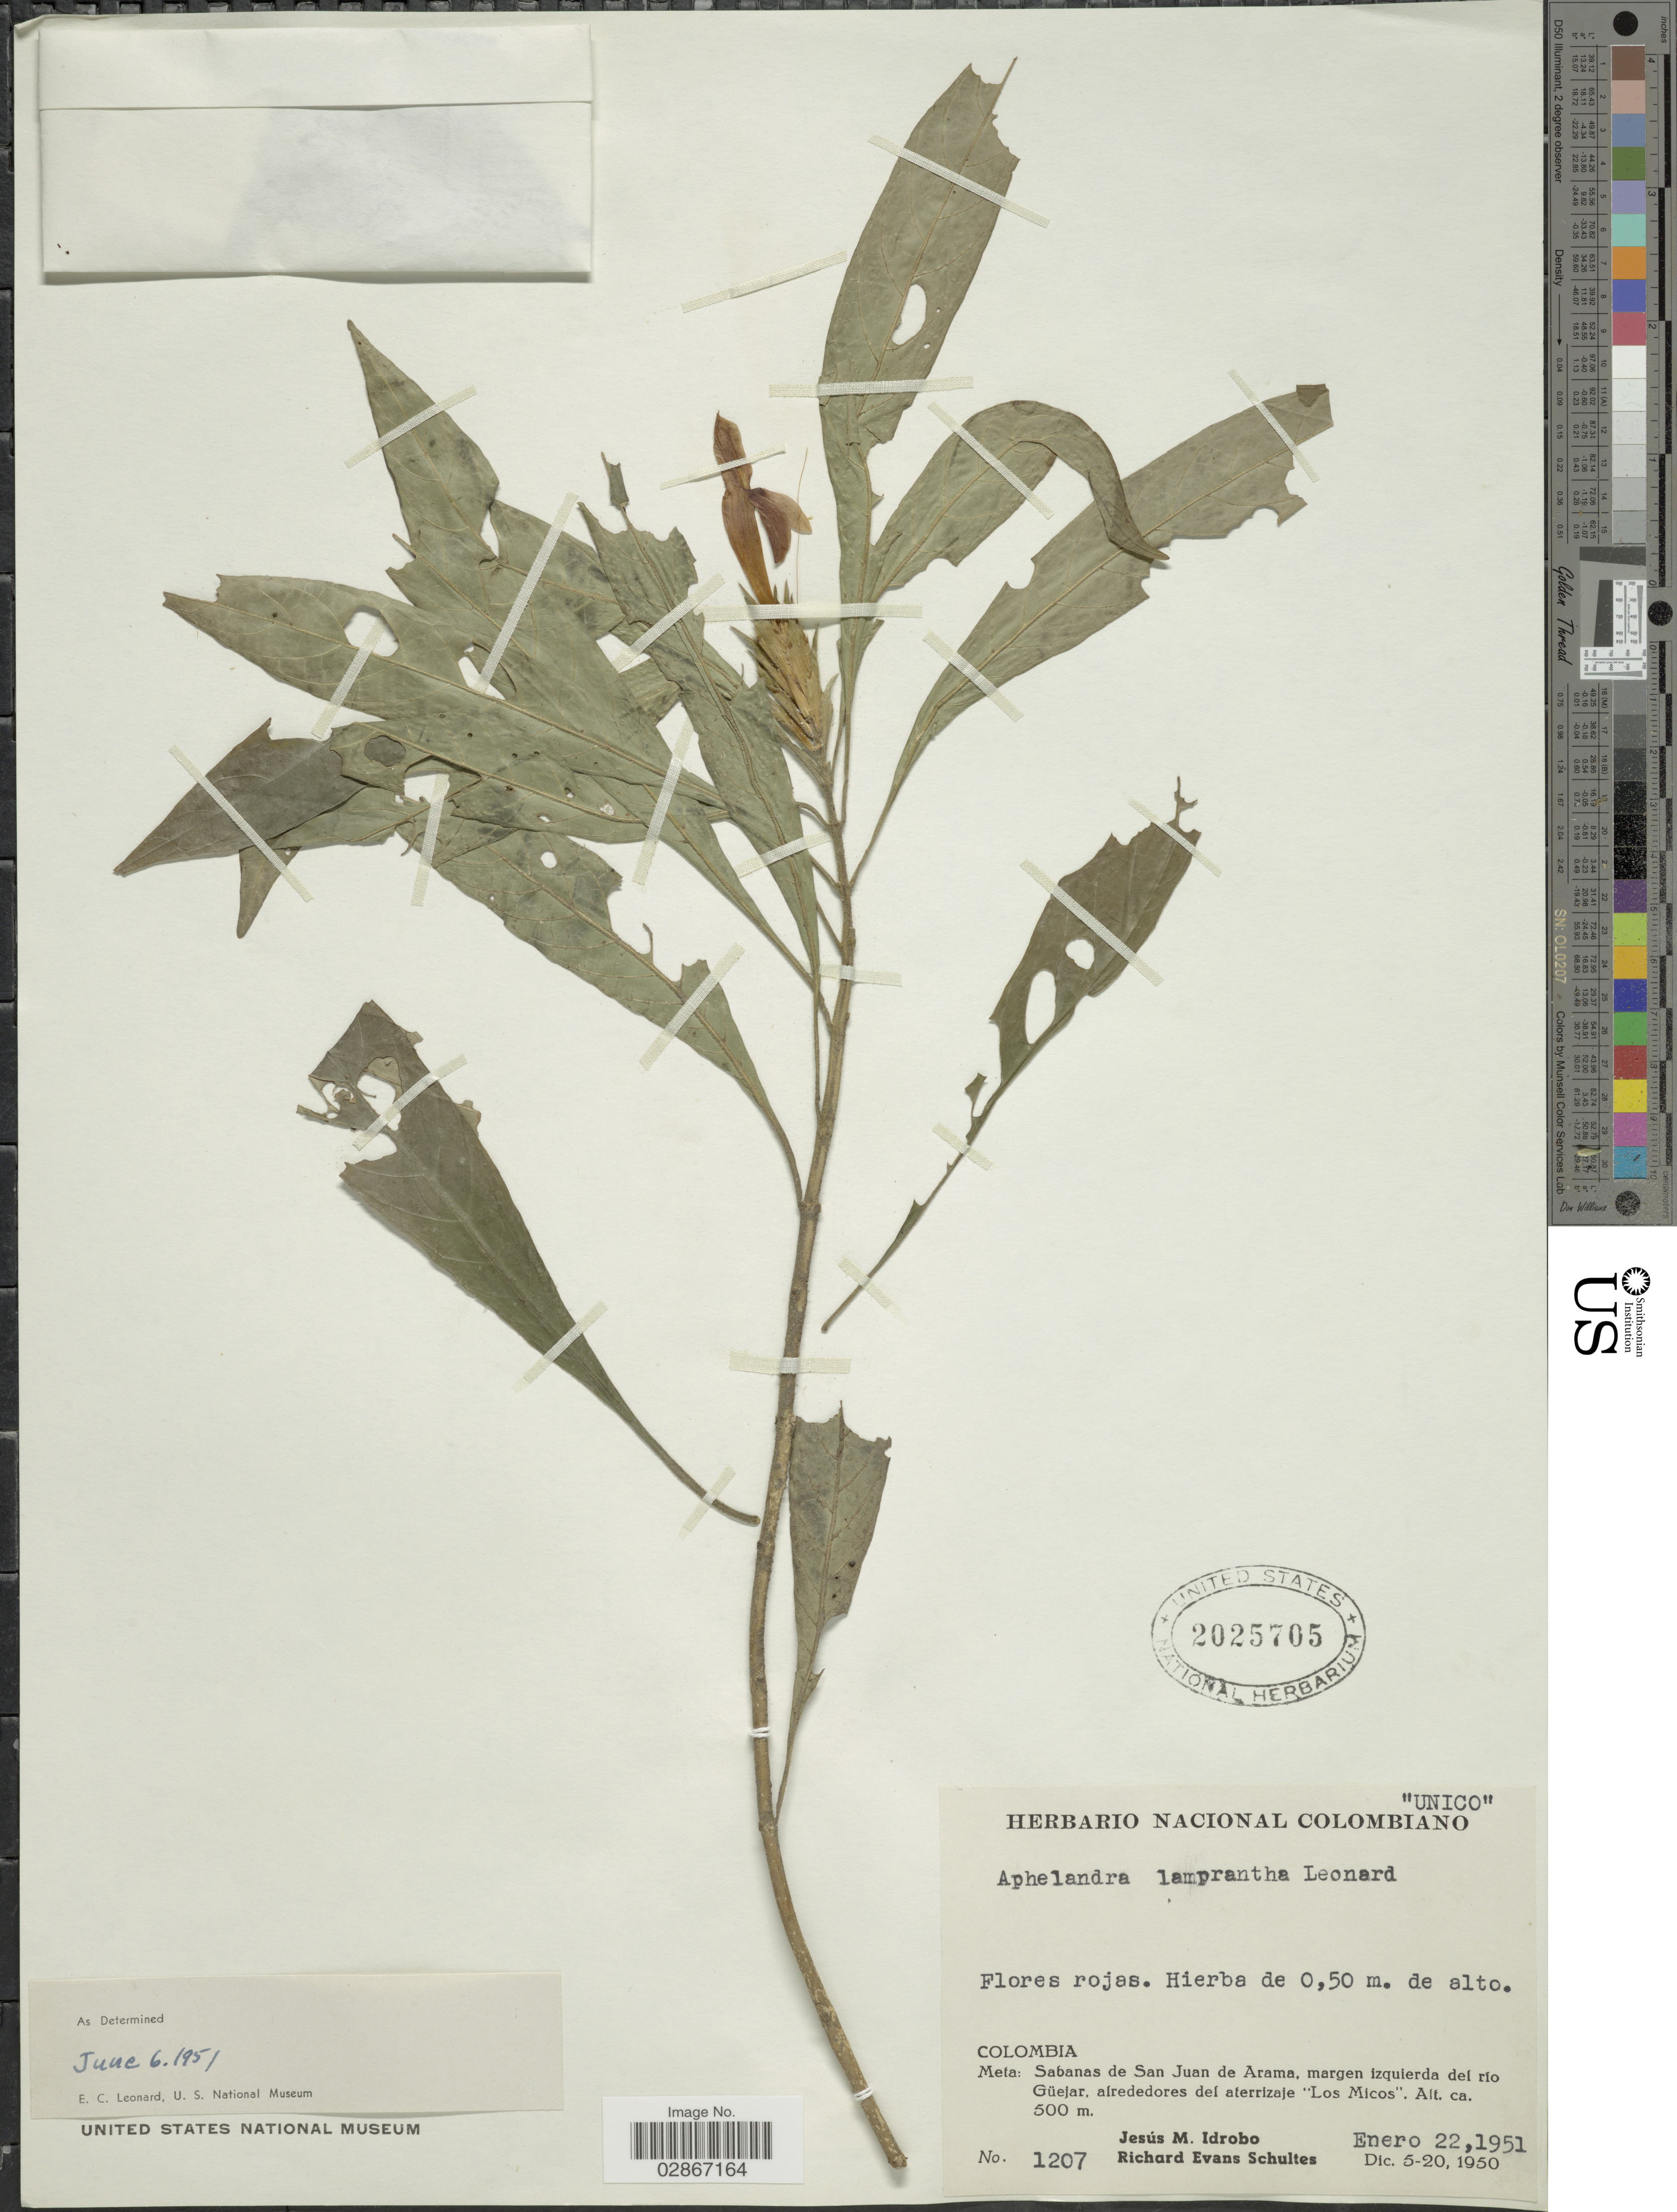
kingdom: Plantae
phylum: Tracheophyta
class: Magnoliopsida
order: Lamiales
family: Acanthaceae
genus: Aphelandra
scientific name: Aphelandra lamprantha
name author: Leonard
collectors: J. M. Idrobo & R. E. Schultes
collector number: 127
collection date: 1951-01-22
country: Colombia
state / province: Meta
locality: Sabanas de San Juan de Arama, margen izquierda del río Güejar, alrededores del aterrizaje "Los Micos".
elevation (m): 500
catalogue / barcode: US 2025705